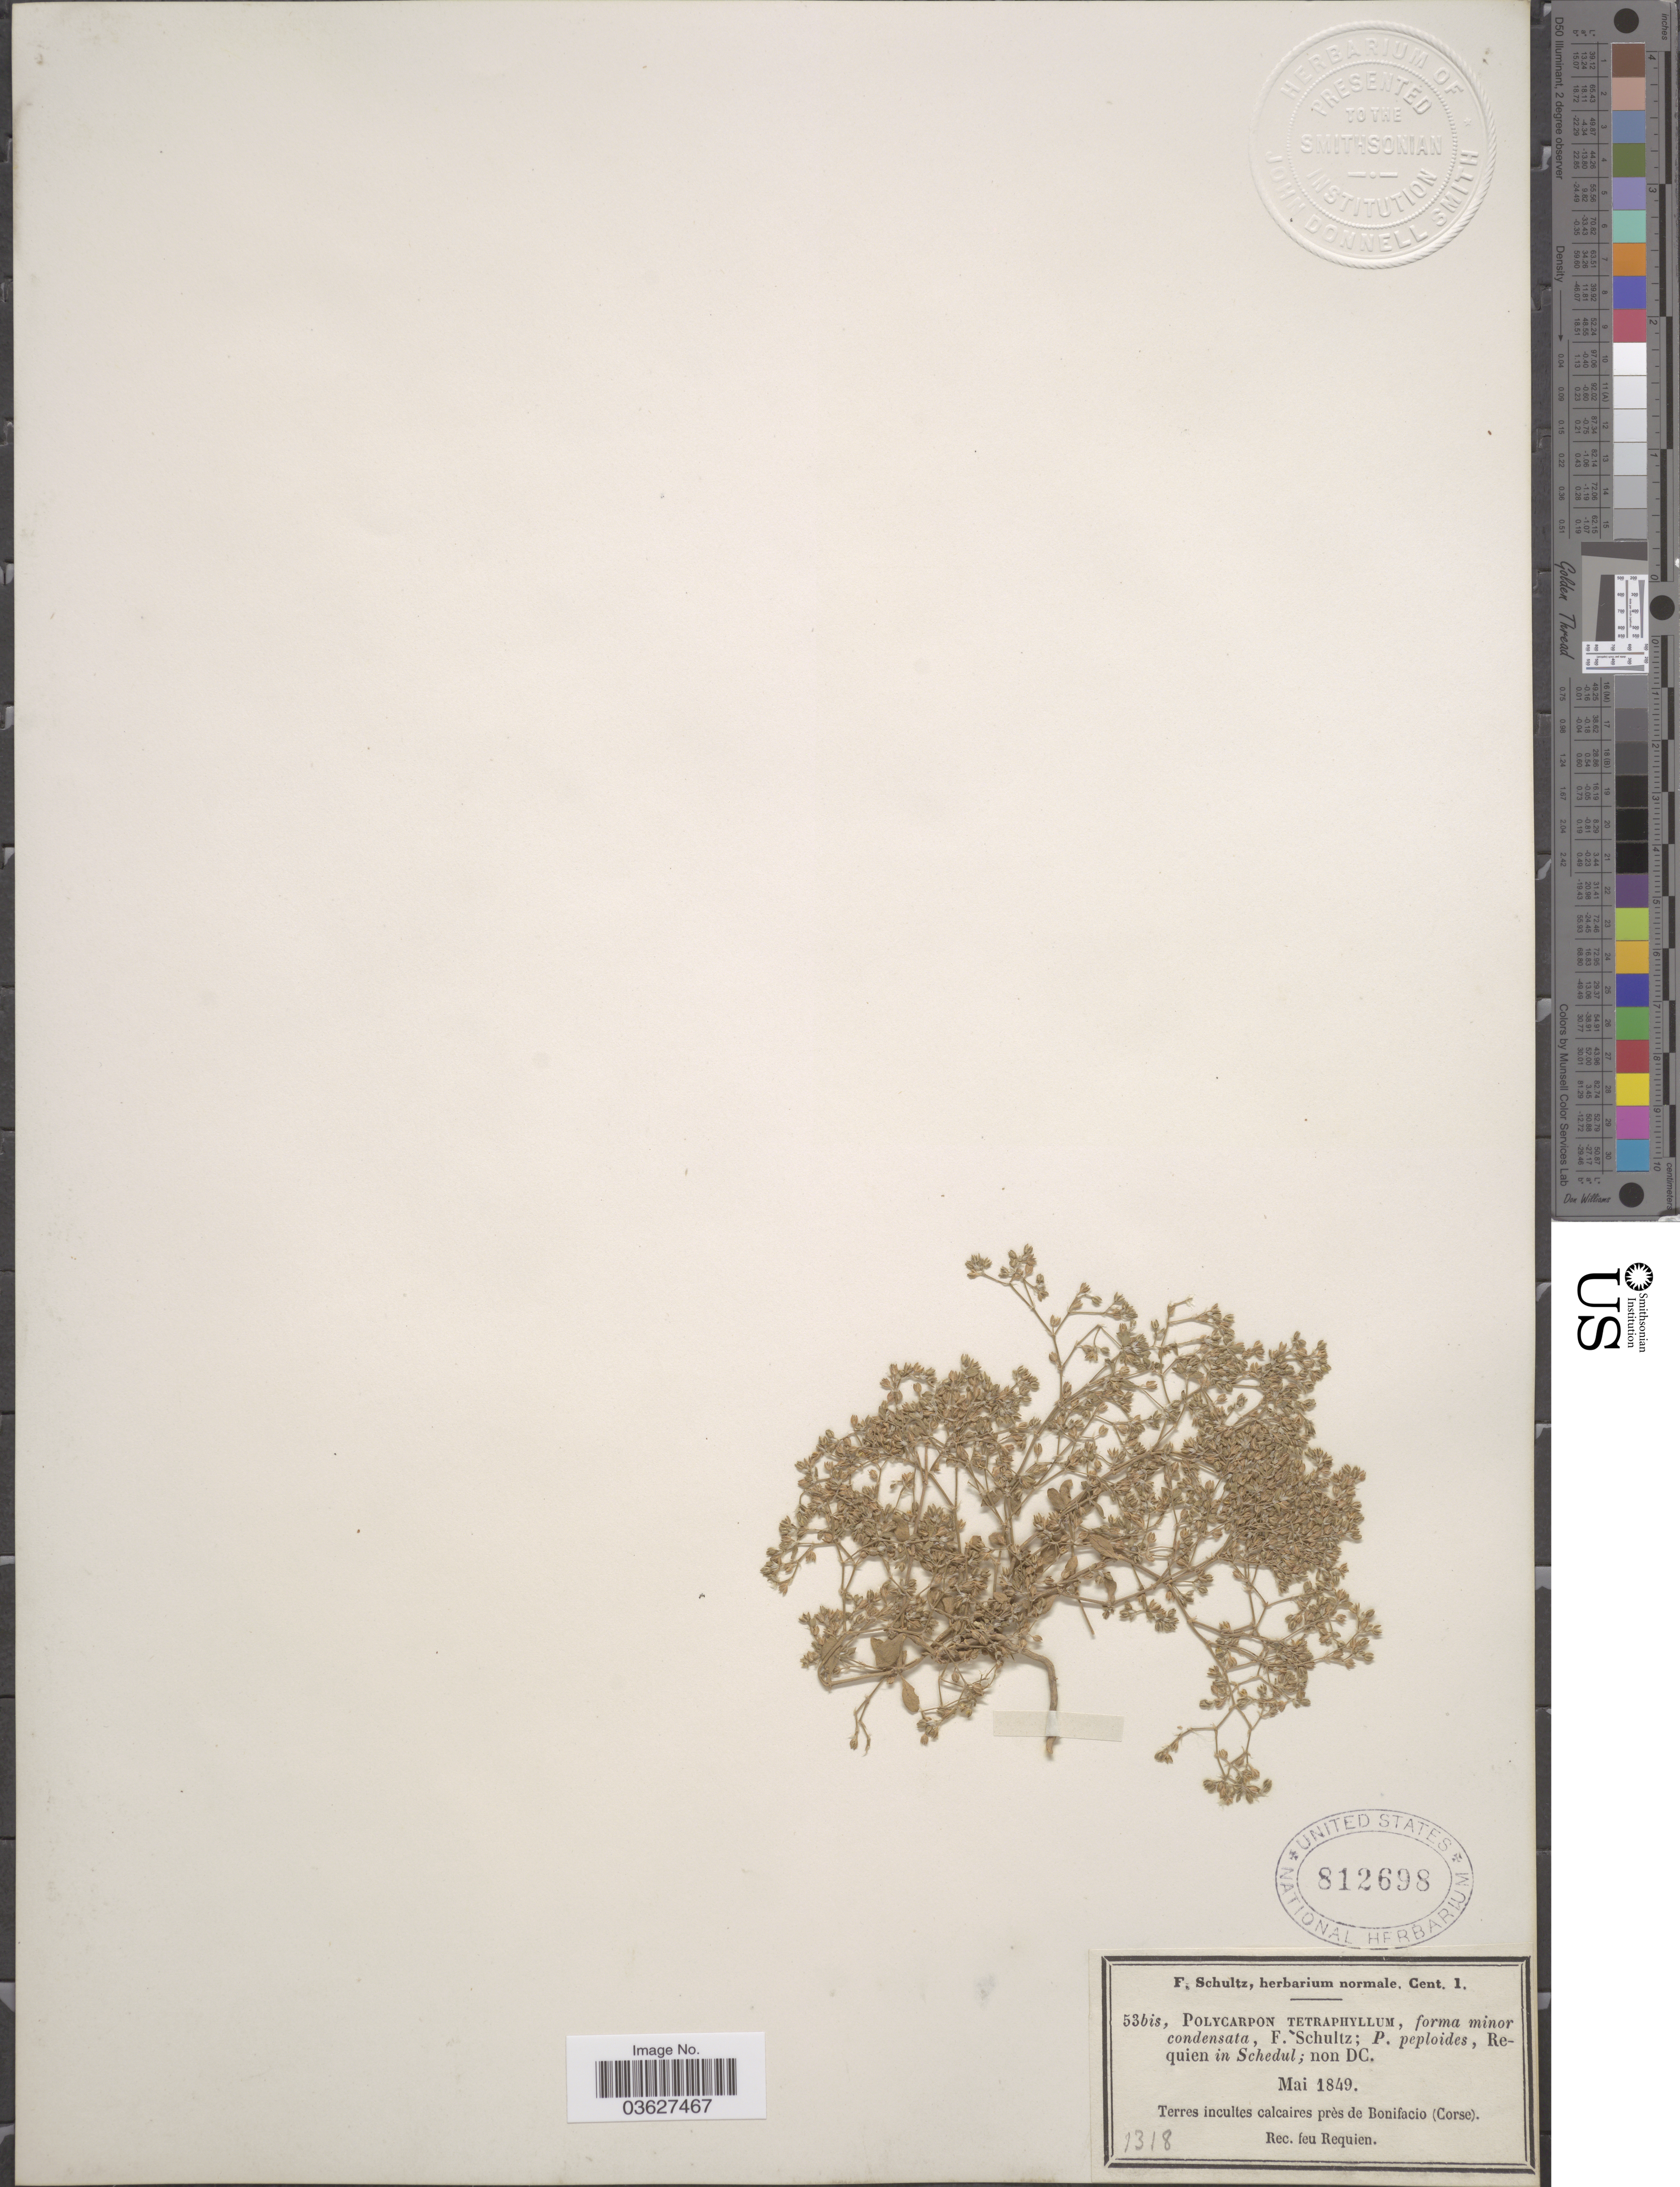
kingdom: Plantae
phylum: Tracheophyta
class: Magnoliopsida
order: Caryophyllales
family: Caryophyllaceae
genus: Polycarpon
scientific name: Polycarpon tetraphyllum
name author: (L.) L.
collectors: F. Schultz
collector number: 53bis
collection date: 1849-05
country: France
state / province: Corsica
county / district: Corse-du-Sud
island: Corse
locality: Terres incultes calcaires près de Bonifacio (Corse).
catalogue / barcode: US 812698